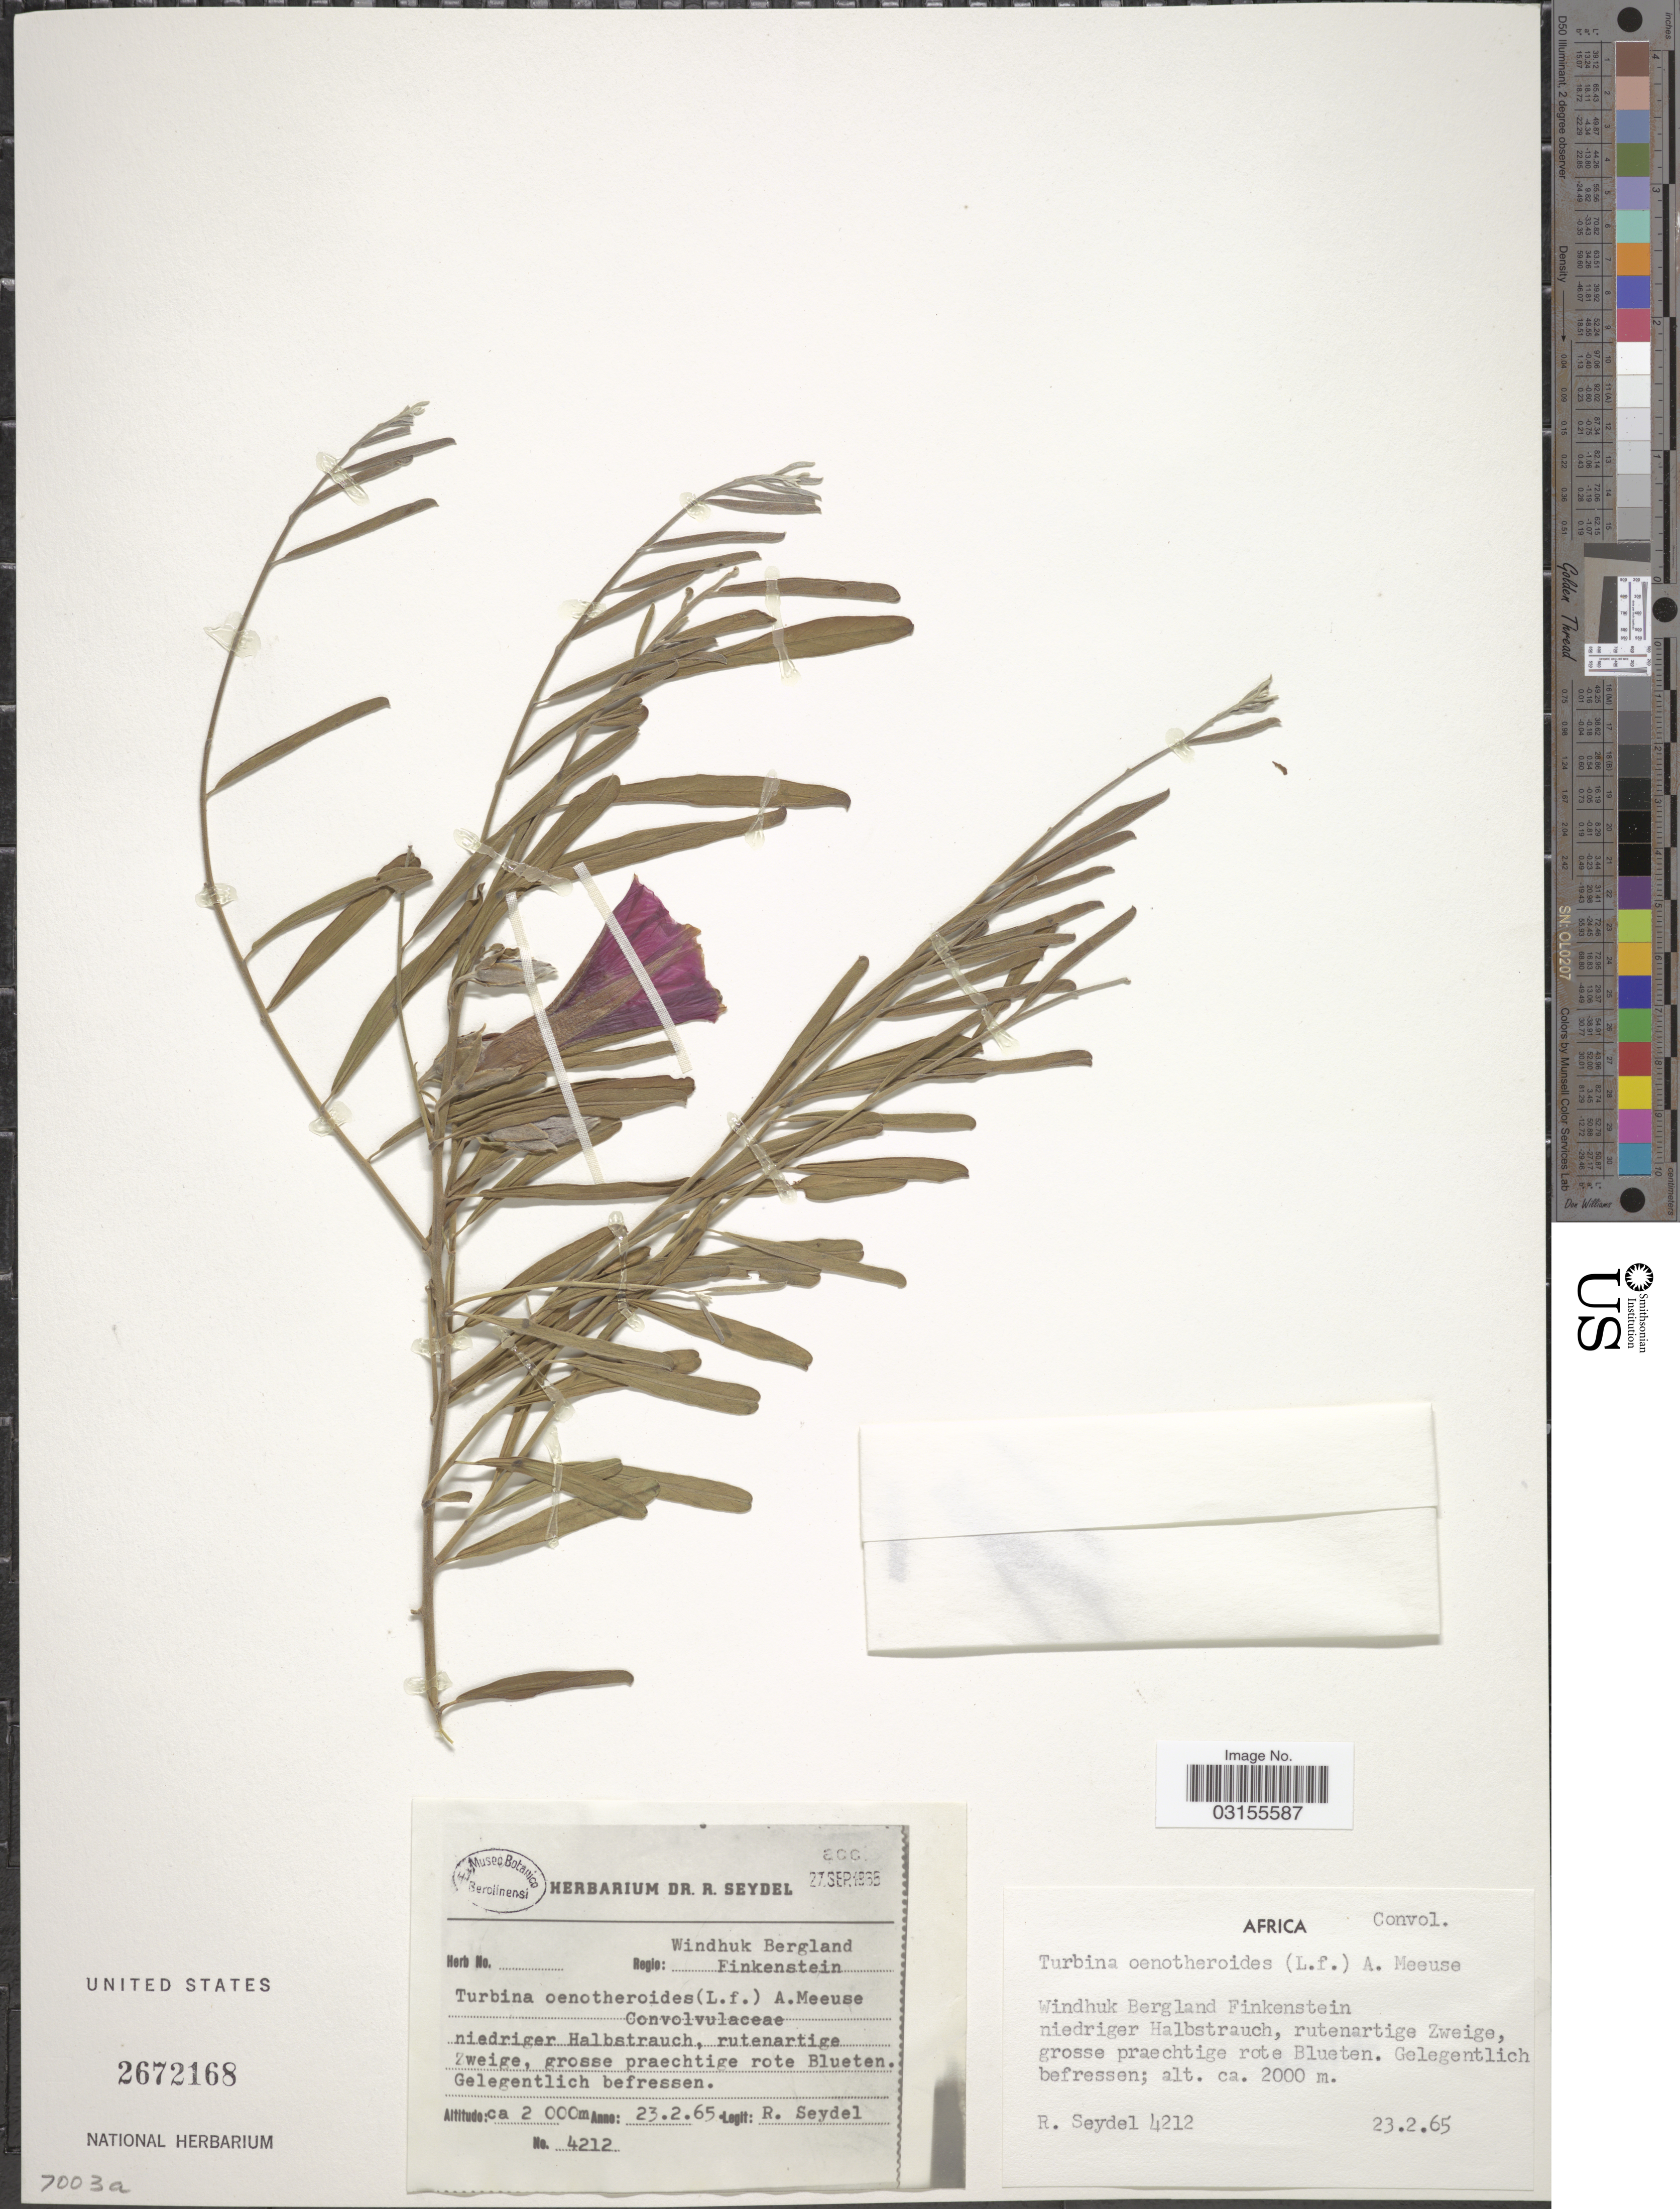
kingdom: Plantae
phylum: Tracheophyta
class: Magnoliopsida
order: Solanales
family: Convolvulaceae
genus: Turbina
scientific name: Turbina oenotheroides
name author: A. Meeuse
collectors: R. Seydel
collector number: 4212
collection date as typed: Transcribed d/m/y: 23/2/65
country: Namibia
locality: Africa. Regio: Windhuk Bergland Finkenstein.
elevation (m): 2000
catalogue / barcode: US 2672168